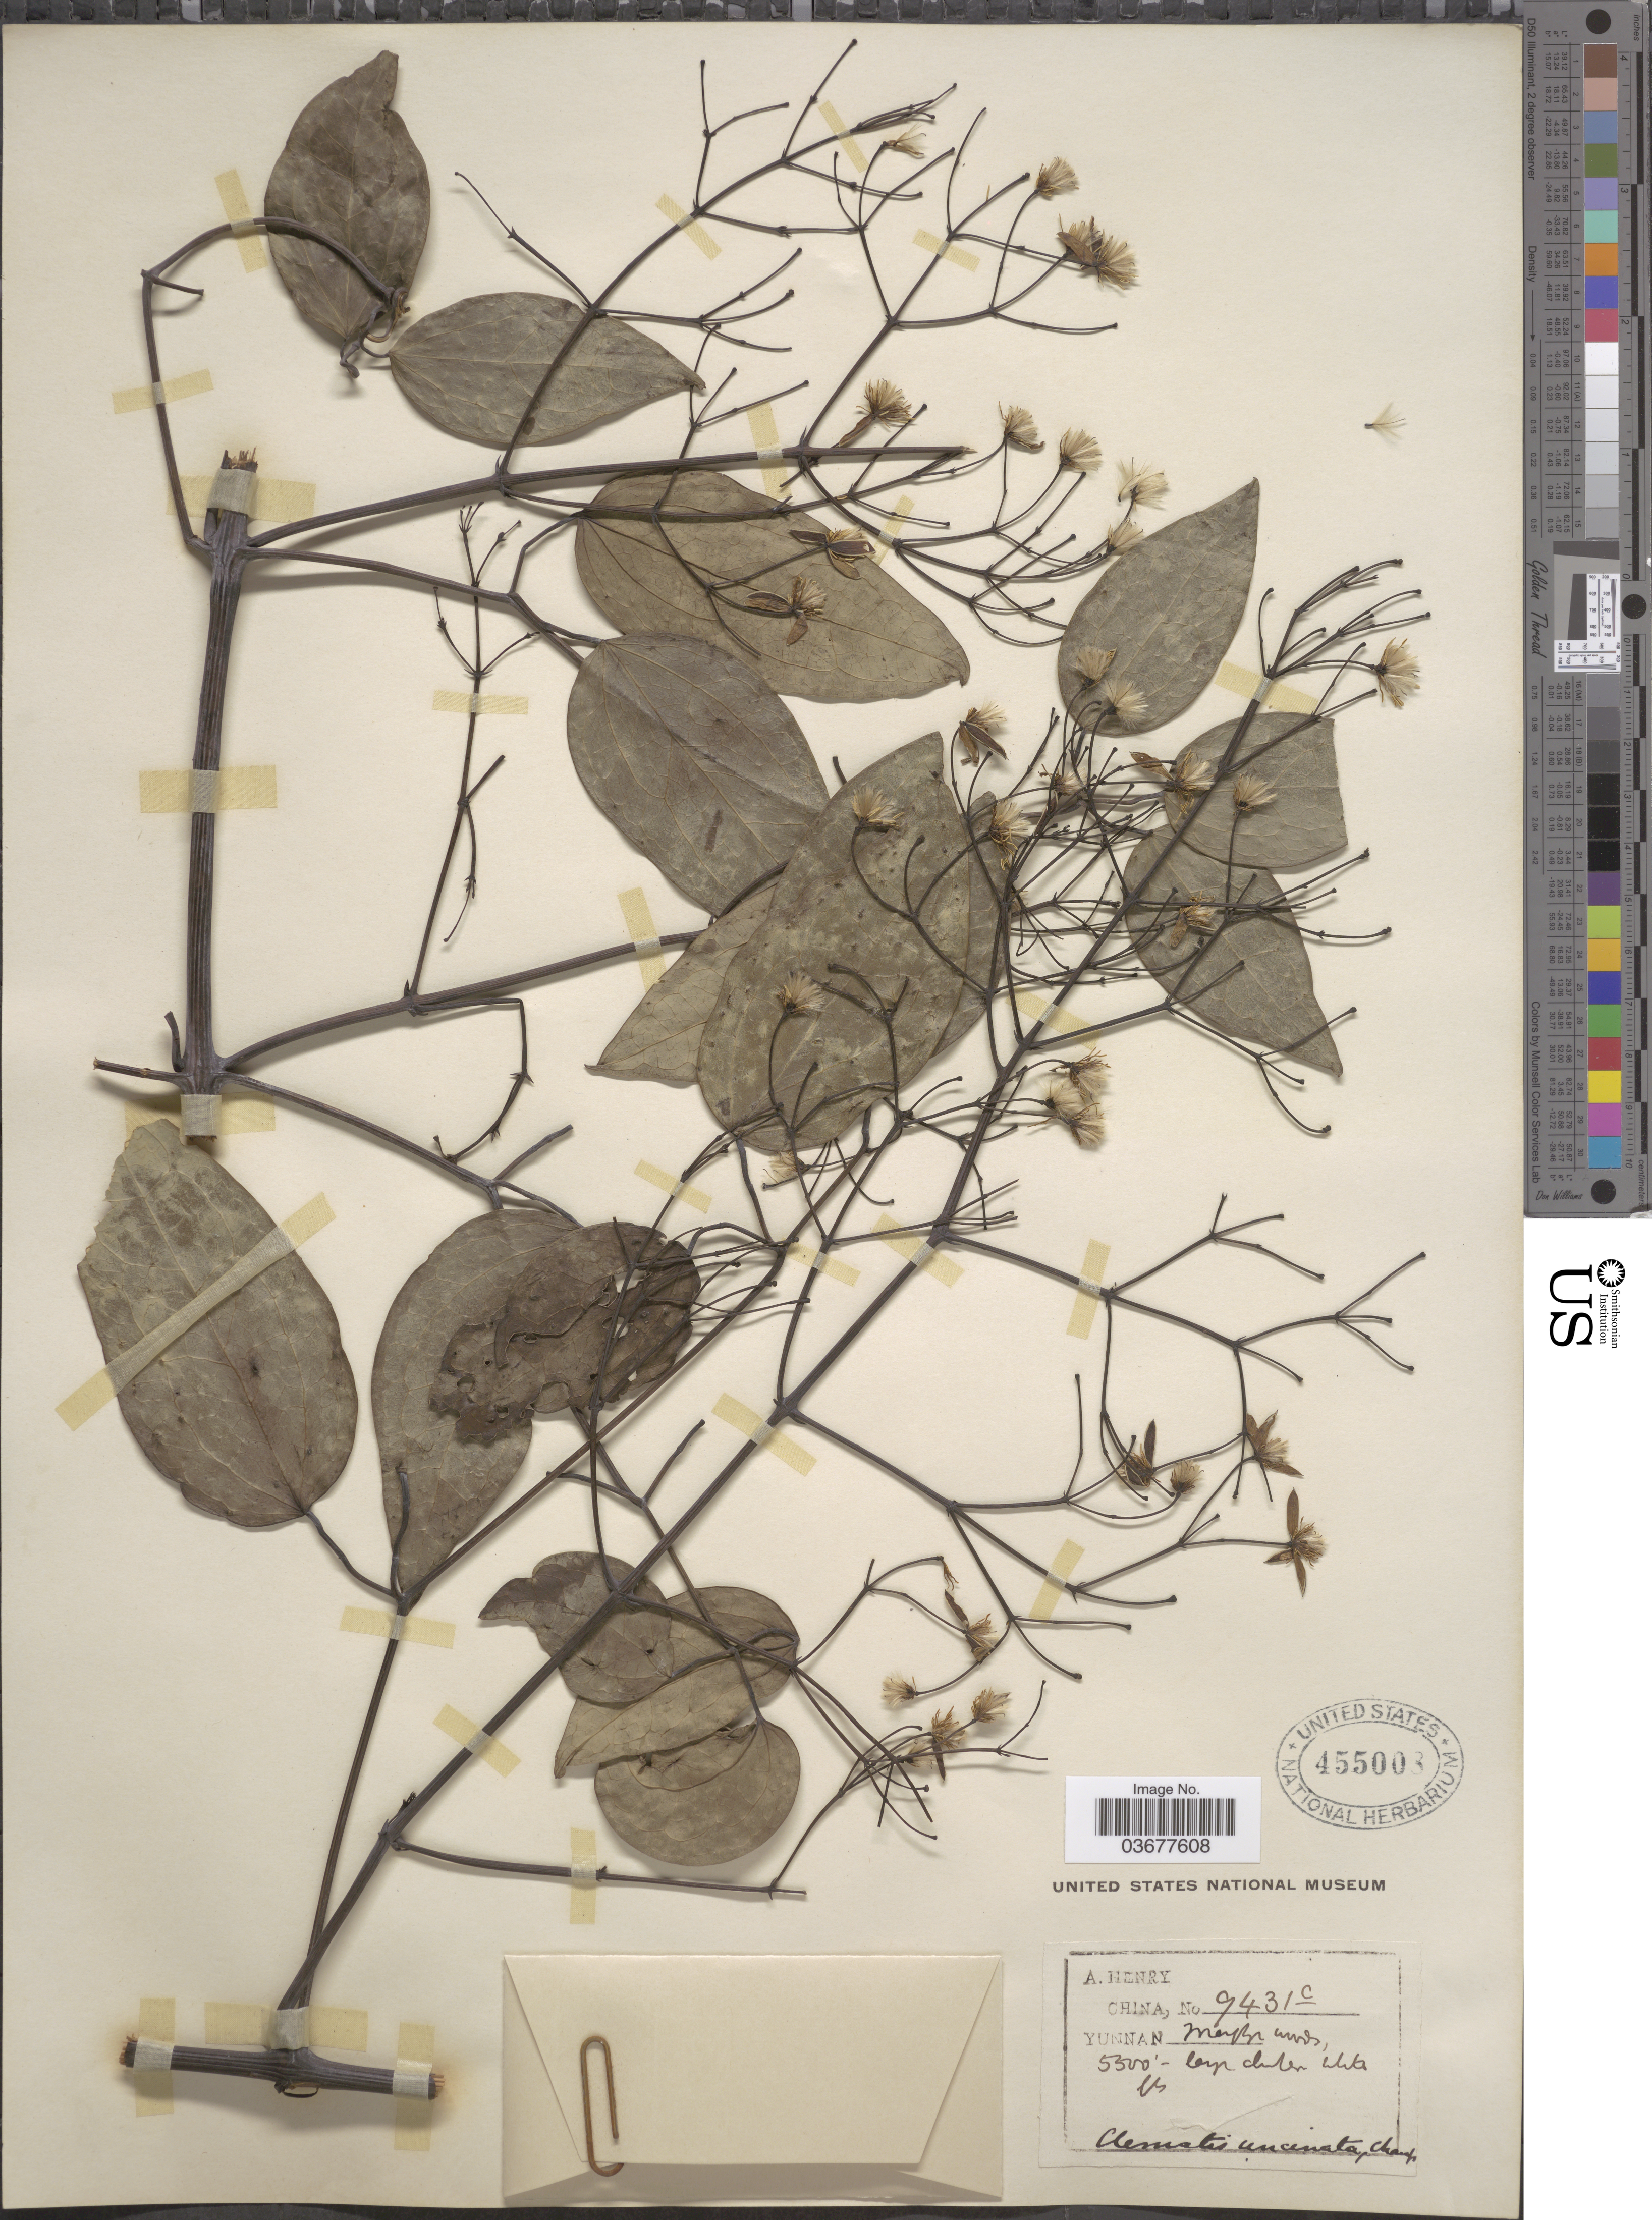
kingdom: Plantae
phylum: Tracheophyta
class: Magnoliopsida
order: Ranunculales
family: Ranunculaceae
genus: Clematis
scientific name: Clematis uncinata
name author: Champ. ex Benth.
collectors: A. Henry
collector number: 9431 C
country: China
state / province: Yunnan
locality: Mengtze woods.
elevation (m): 1676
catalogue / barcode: US 455008